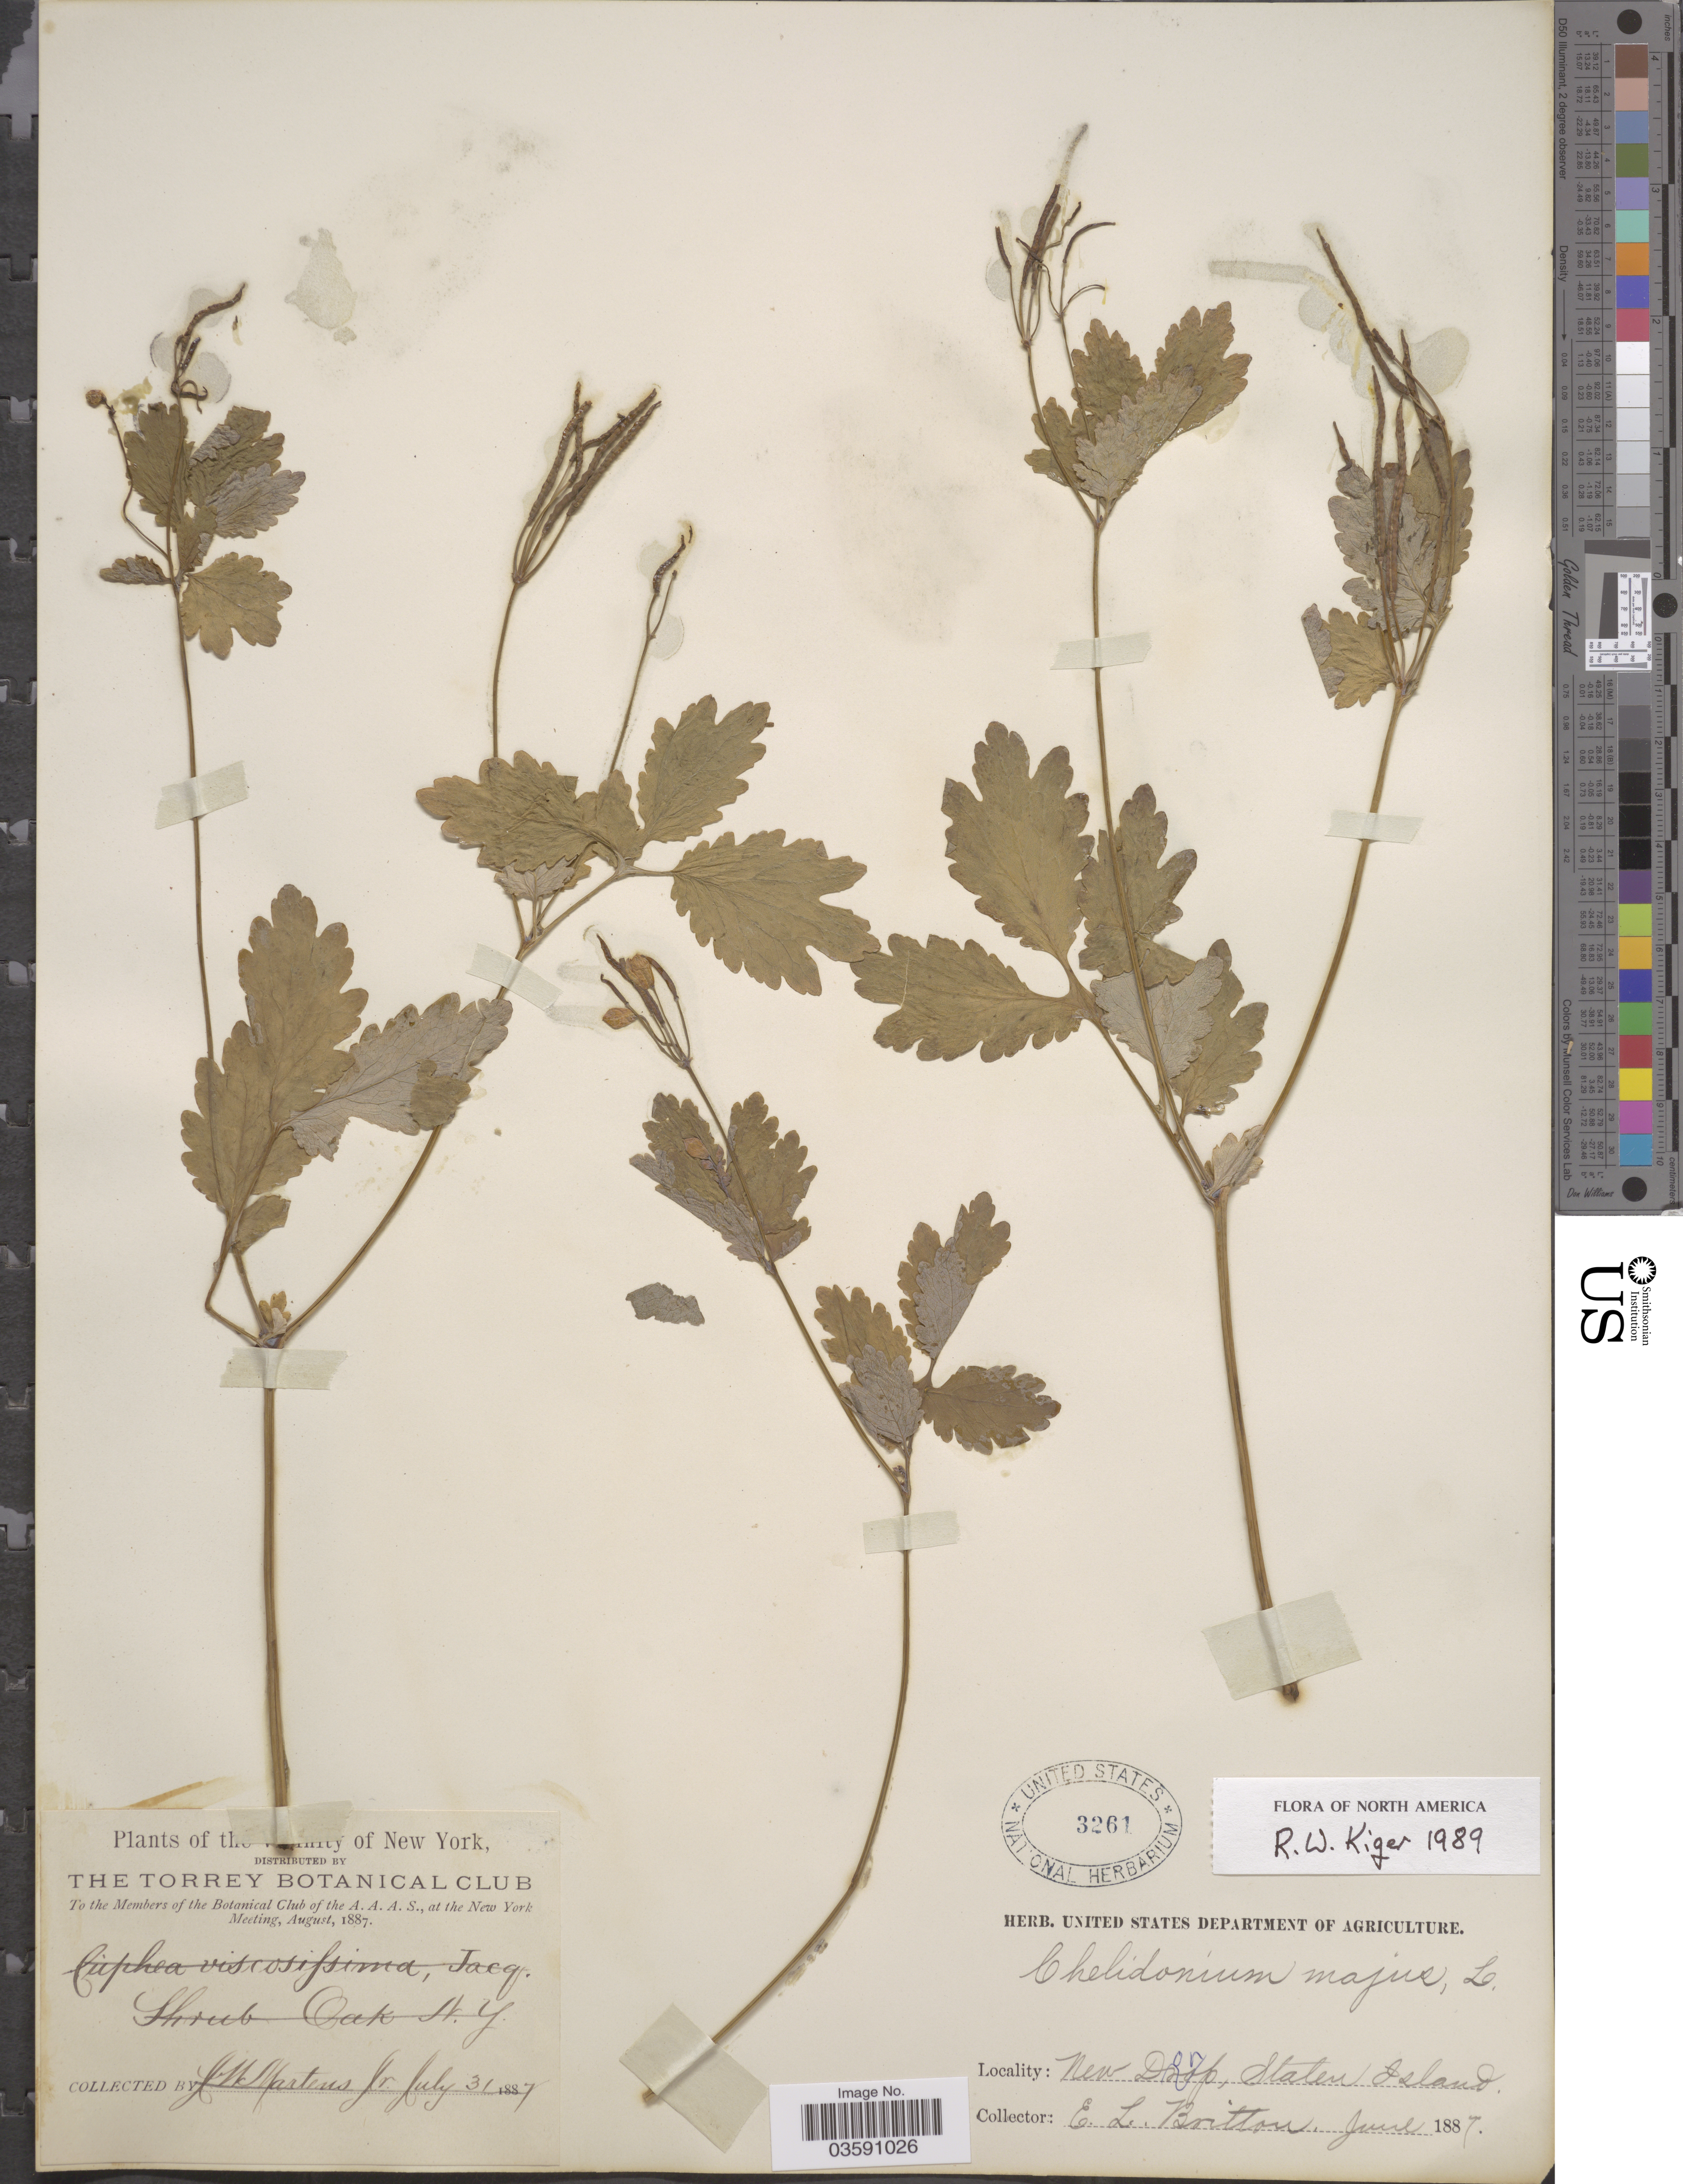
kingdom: Plantae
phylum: Tracheophyta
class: Magnoliopsida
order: Ranunculales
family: Papaveraceae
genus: Chelidonium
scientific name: Chelidonium majus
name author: L.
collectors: E. Britton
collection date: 1887-06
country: United States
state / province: New York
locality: New Dorp, Staten Island.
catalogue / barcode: US 3261